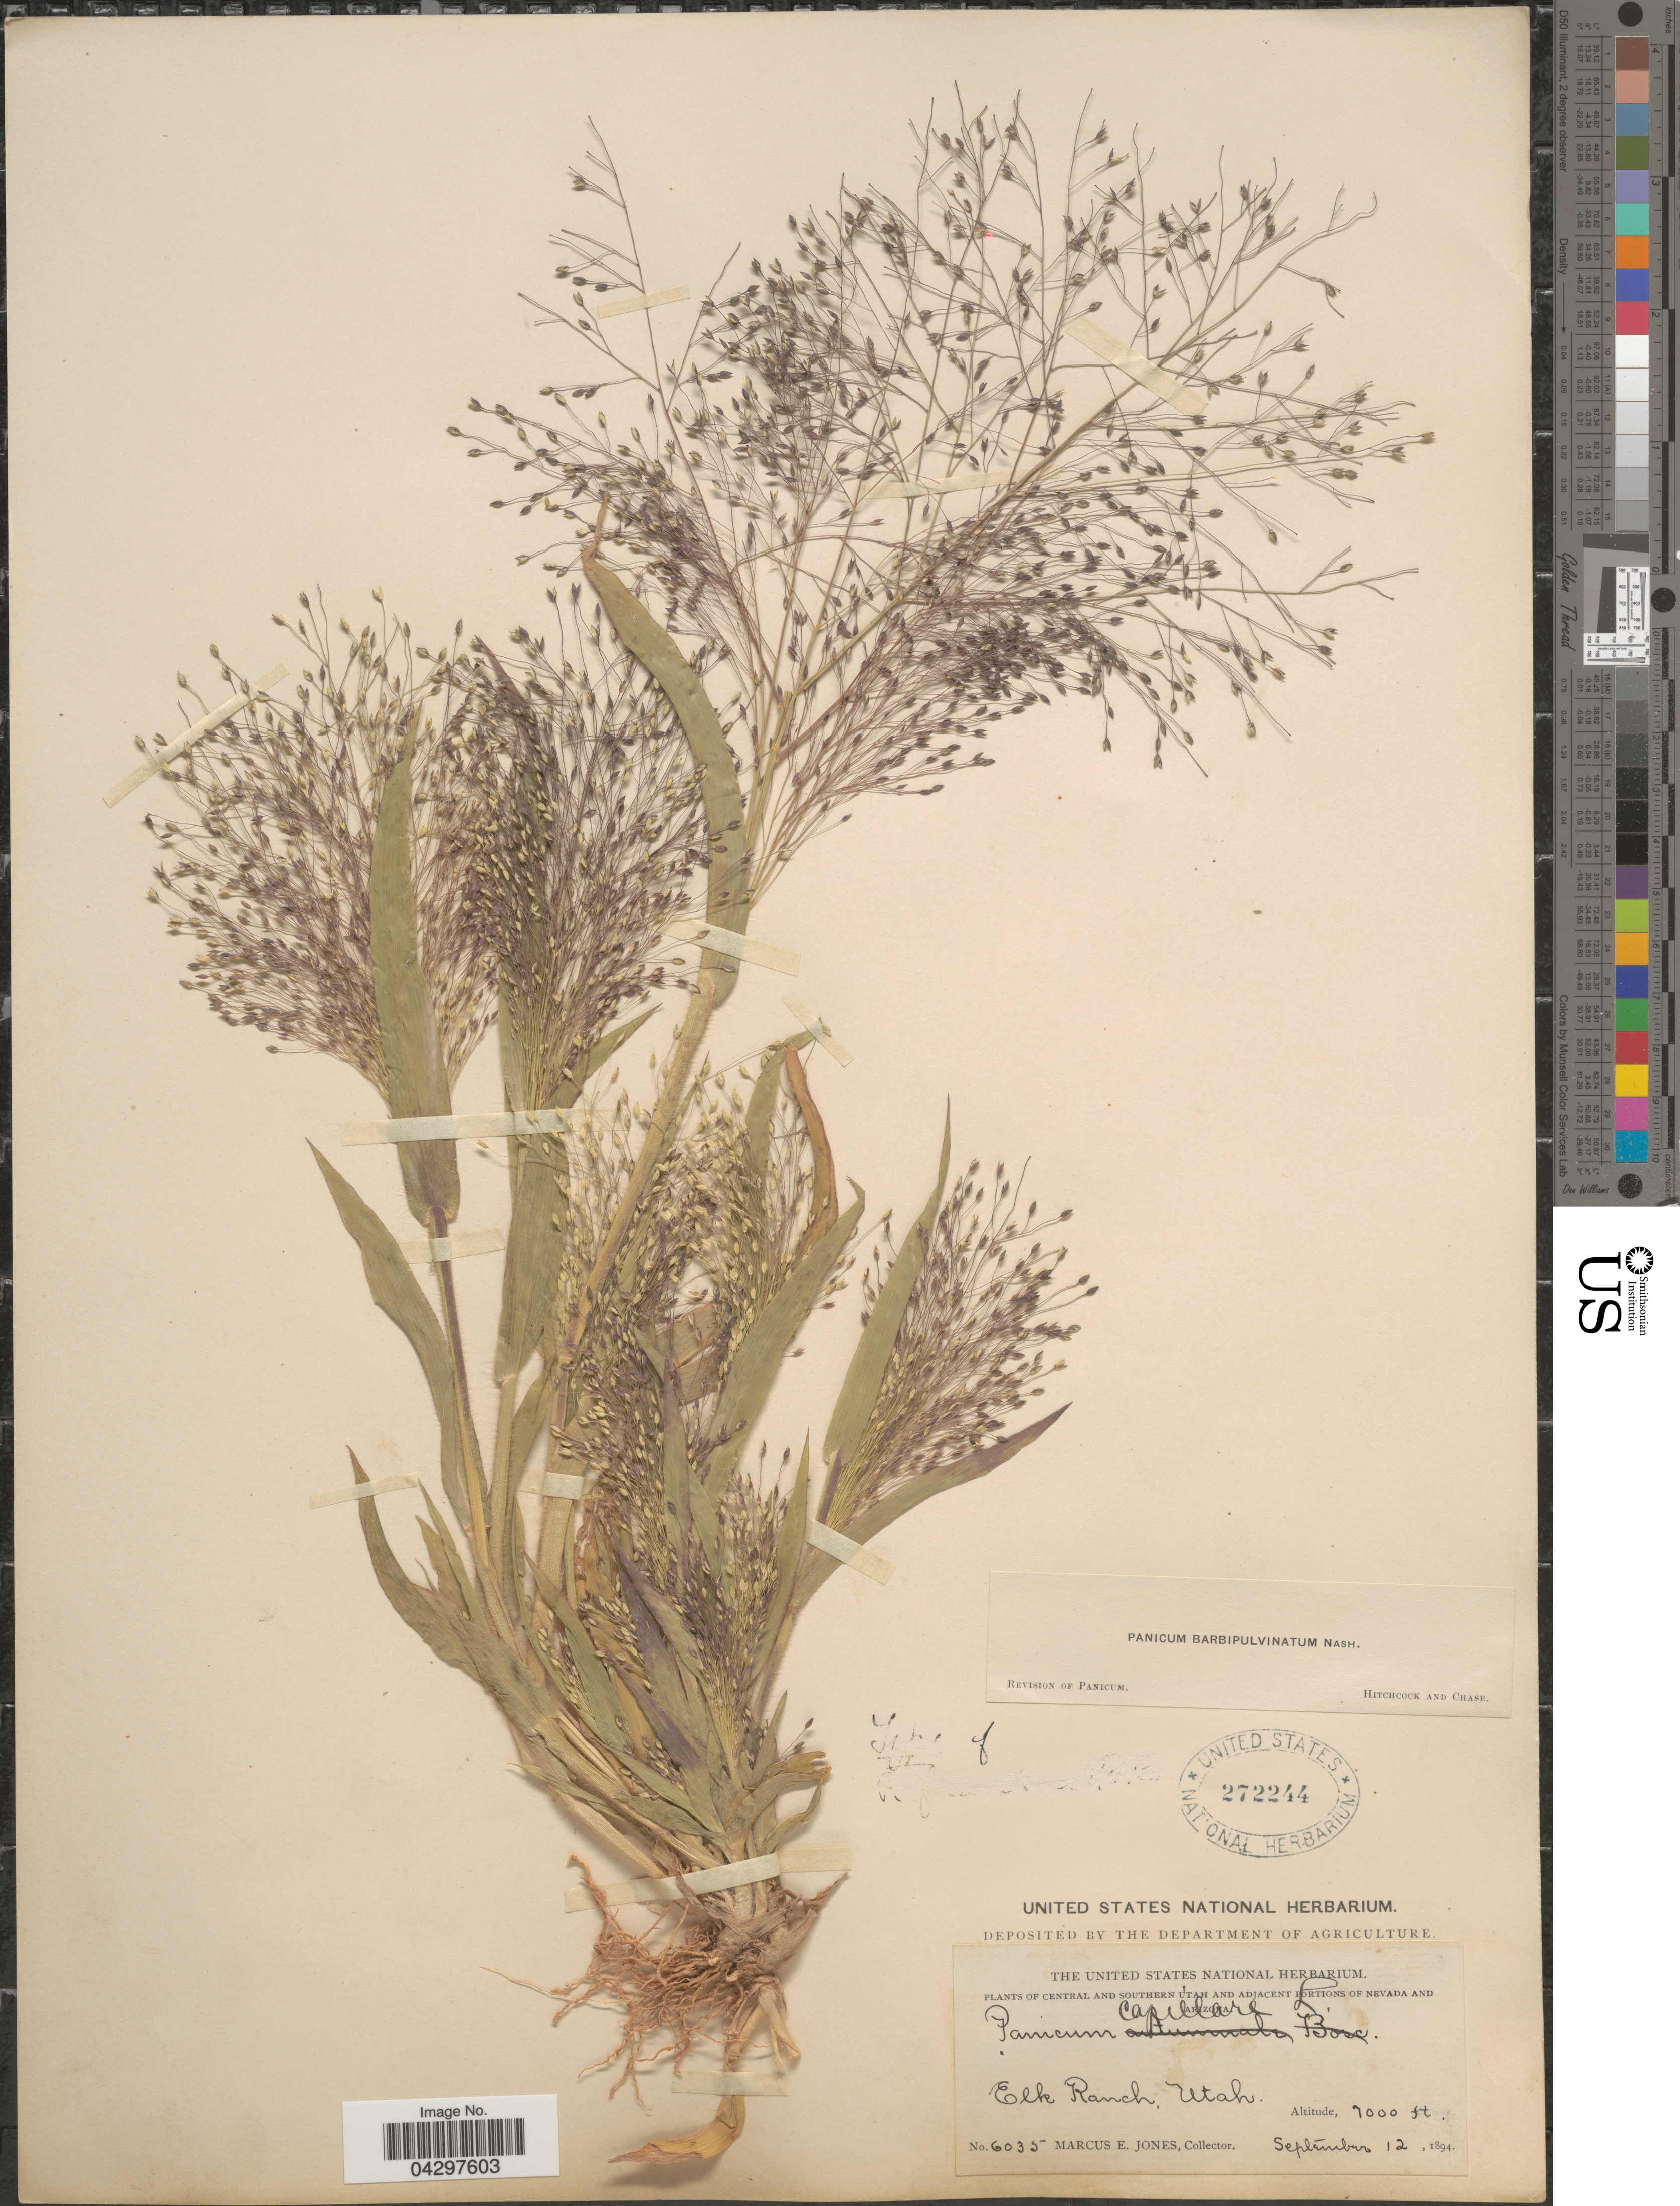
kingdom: Plantae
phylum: Tracheophyta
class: Liliopsida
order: Poales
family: Poaceae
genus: Panicum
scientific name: Panicum capillare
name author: L.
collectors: M. E. Jones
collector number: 6035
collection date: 1894-09-12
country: United States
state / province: Utah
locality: Central and Southern Utah. Elk Ranch.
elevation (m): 2134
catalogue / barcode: US 272244